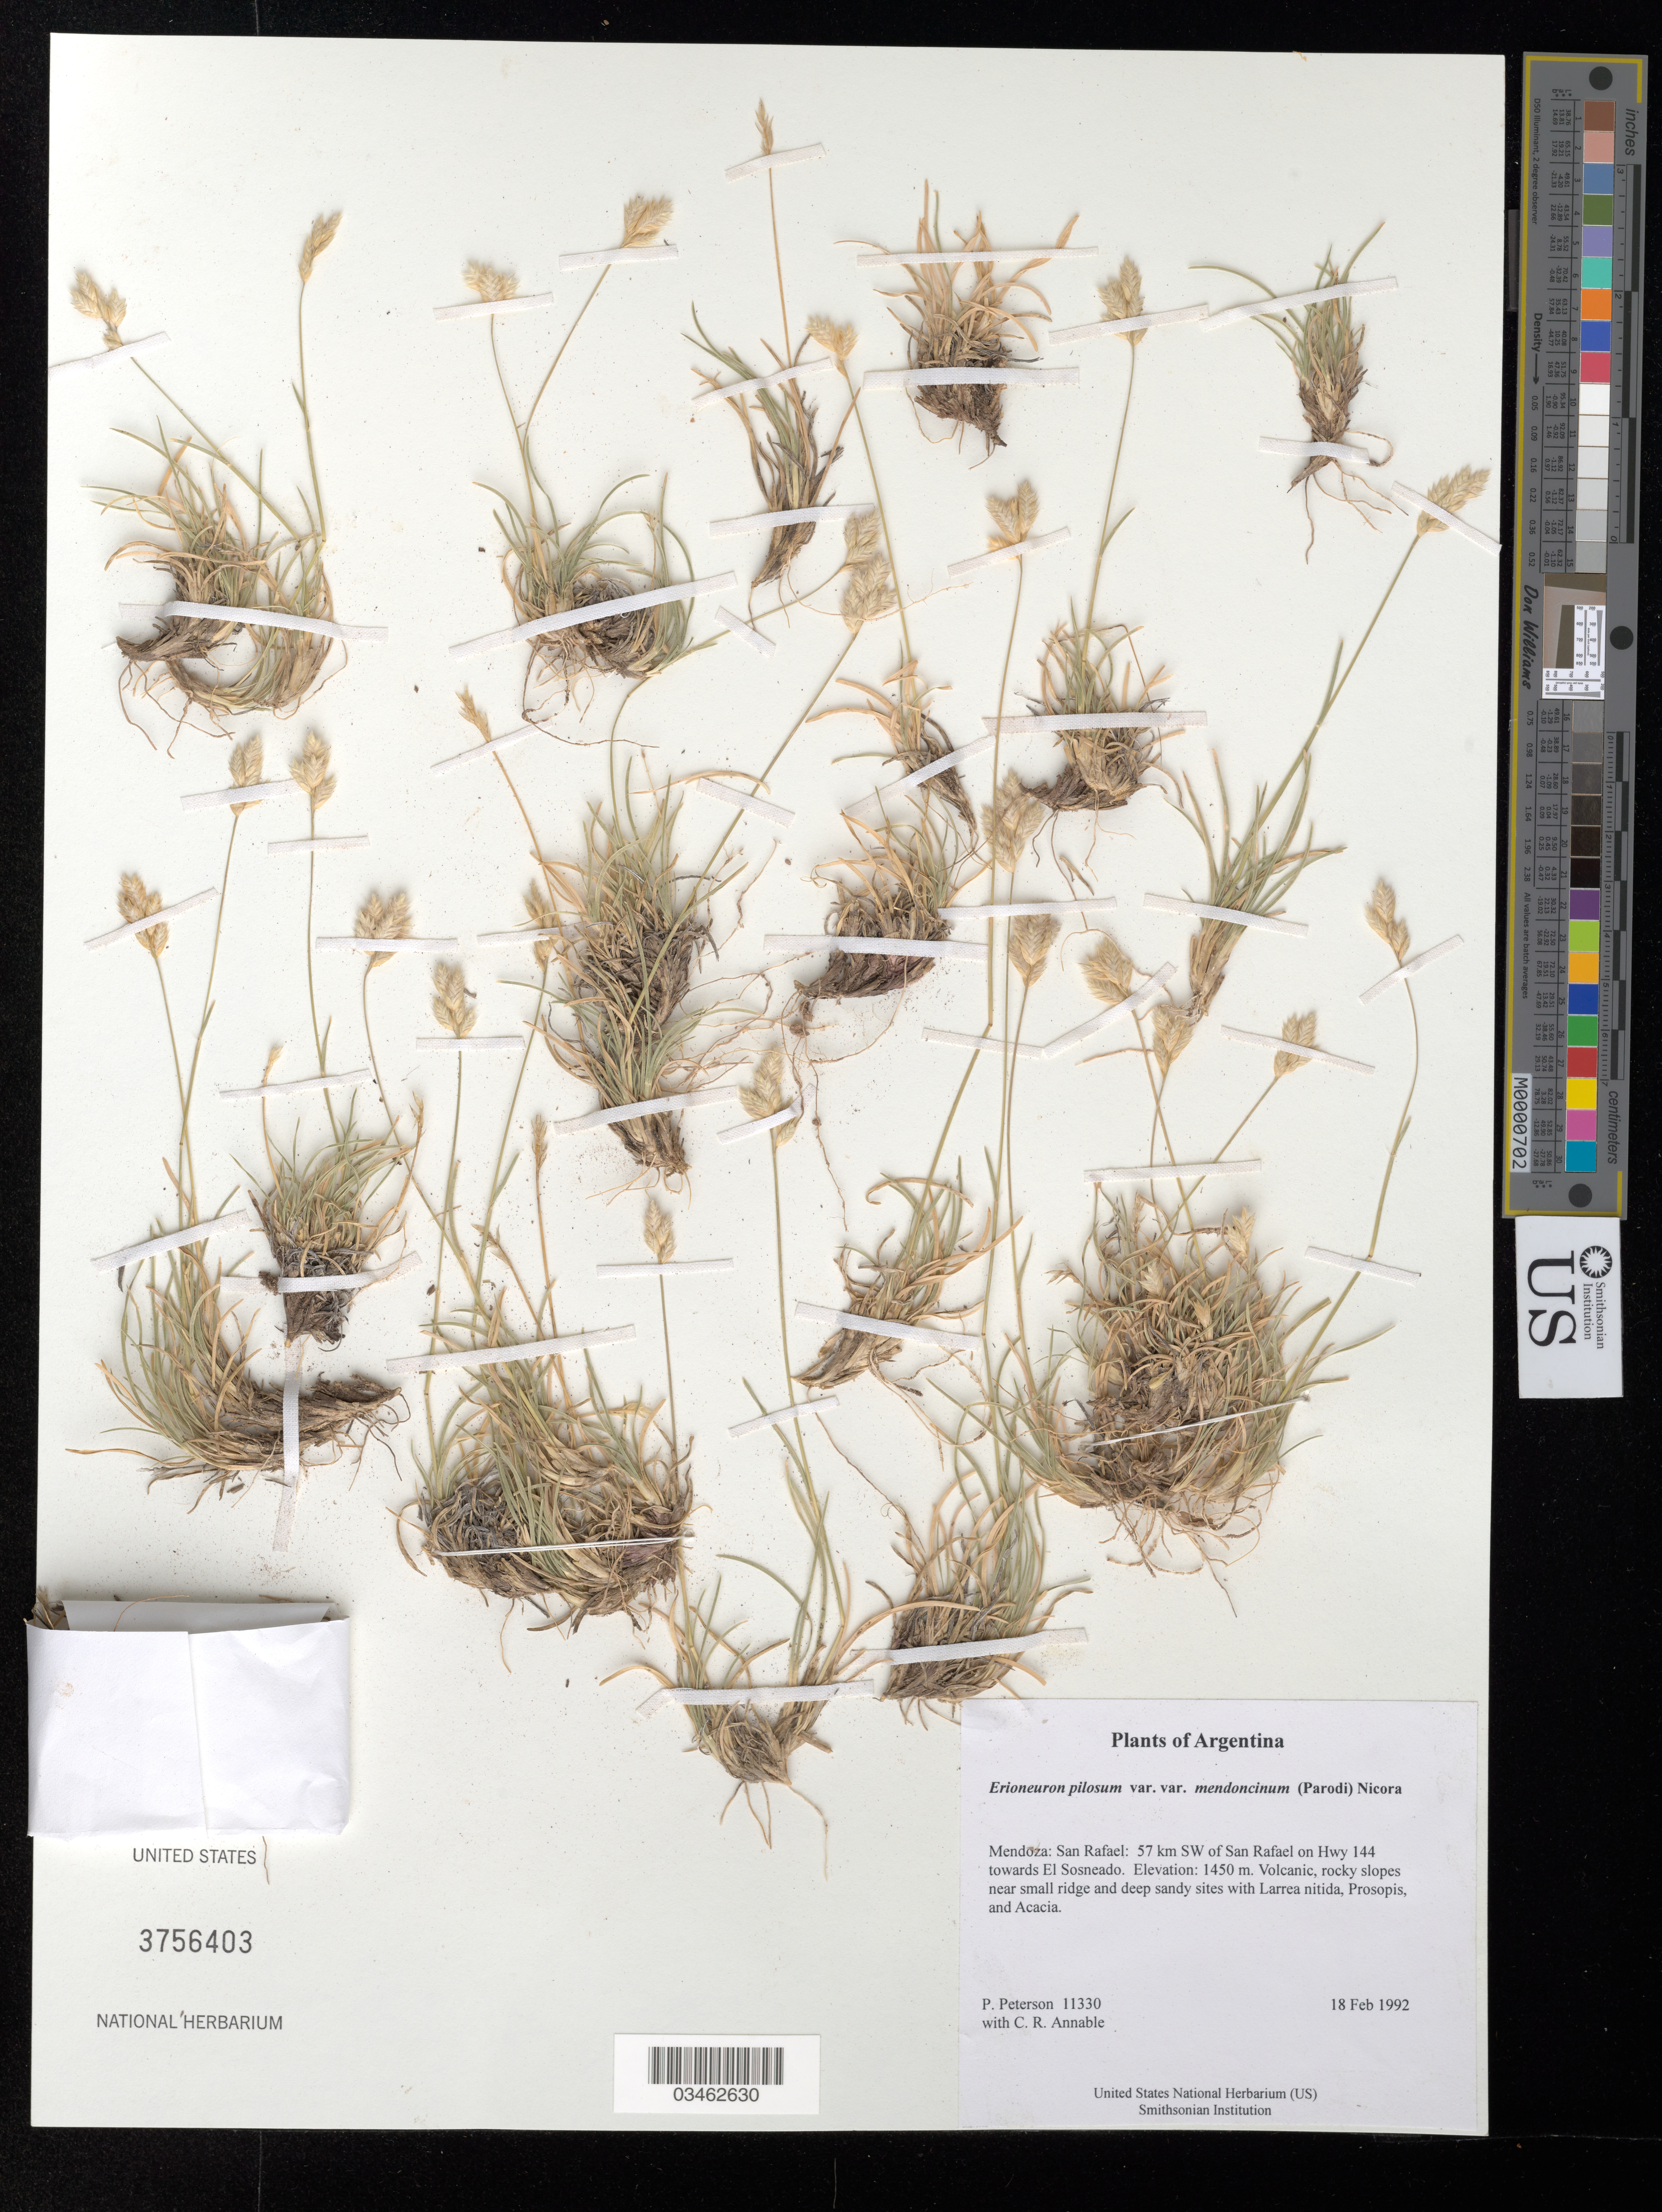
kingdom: Plantae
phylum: Tracheophyta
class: Liliopsida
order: Poales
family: Poaceae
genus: Erioneuron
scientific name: Erioneuron pilosum var. mendoncinum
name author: (Parodi) Nicora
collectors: P. M. Peterson & C. R. Annable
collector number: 11330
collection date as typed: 18 Feb 1992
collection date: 1992-02-18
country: Argentina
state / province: Mendoza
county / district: San Rafael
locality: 57 km SW of San Rafael on Hwy 144 towards El Sosneado.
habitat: Volcanic, rocky slopes near small ridge and deep sandy sites with Larrea nitida, Prosopis, and Acacia.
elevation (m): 1450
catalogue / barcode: US 3756403